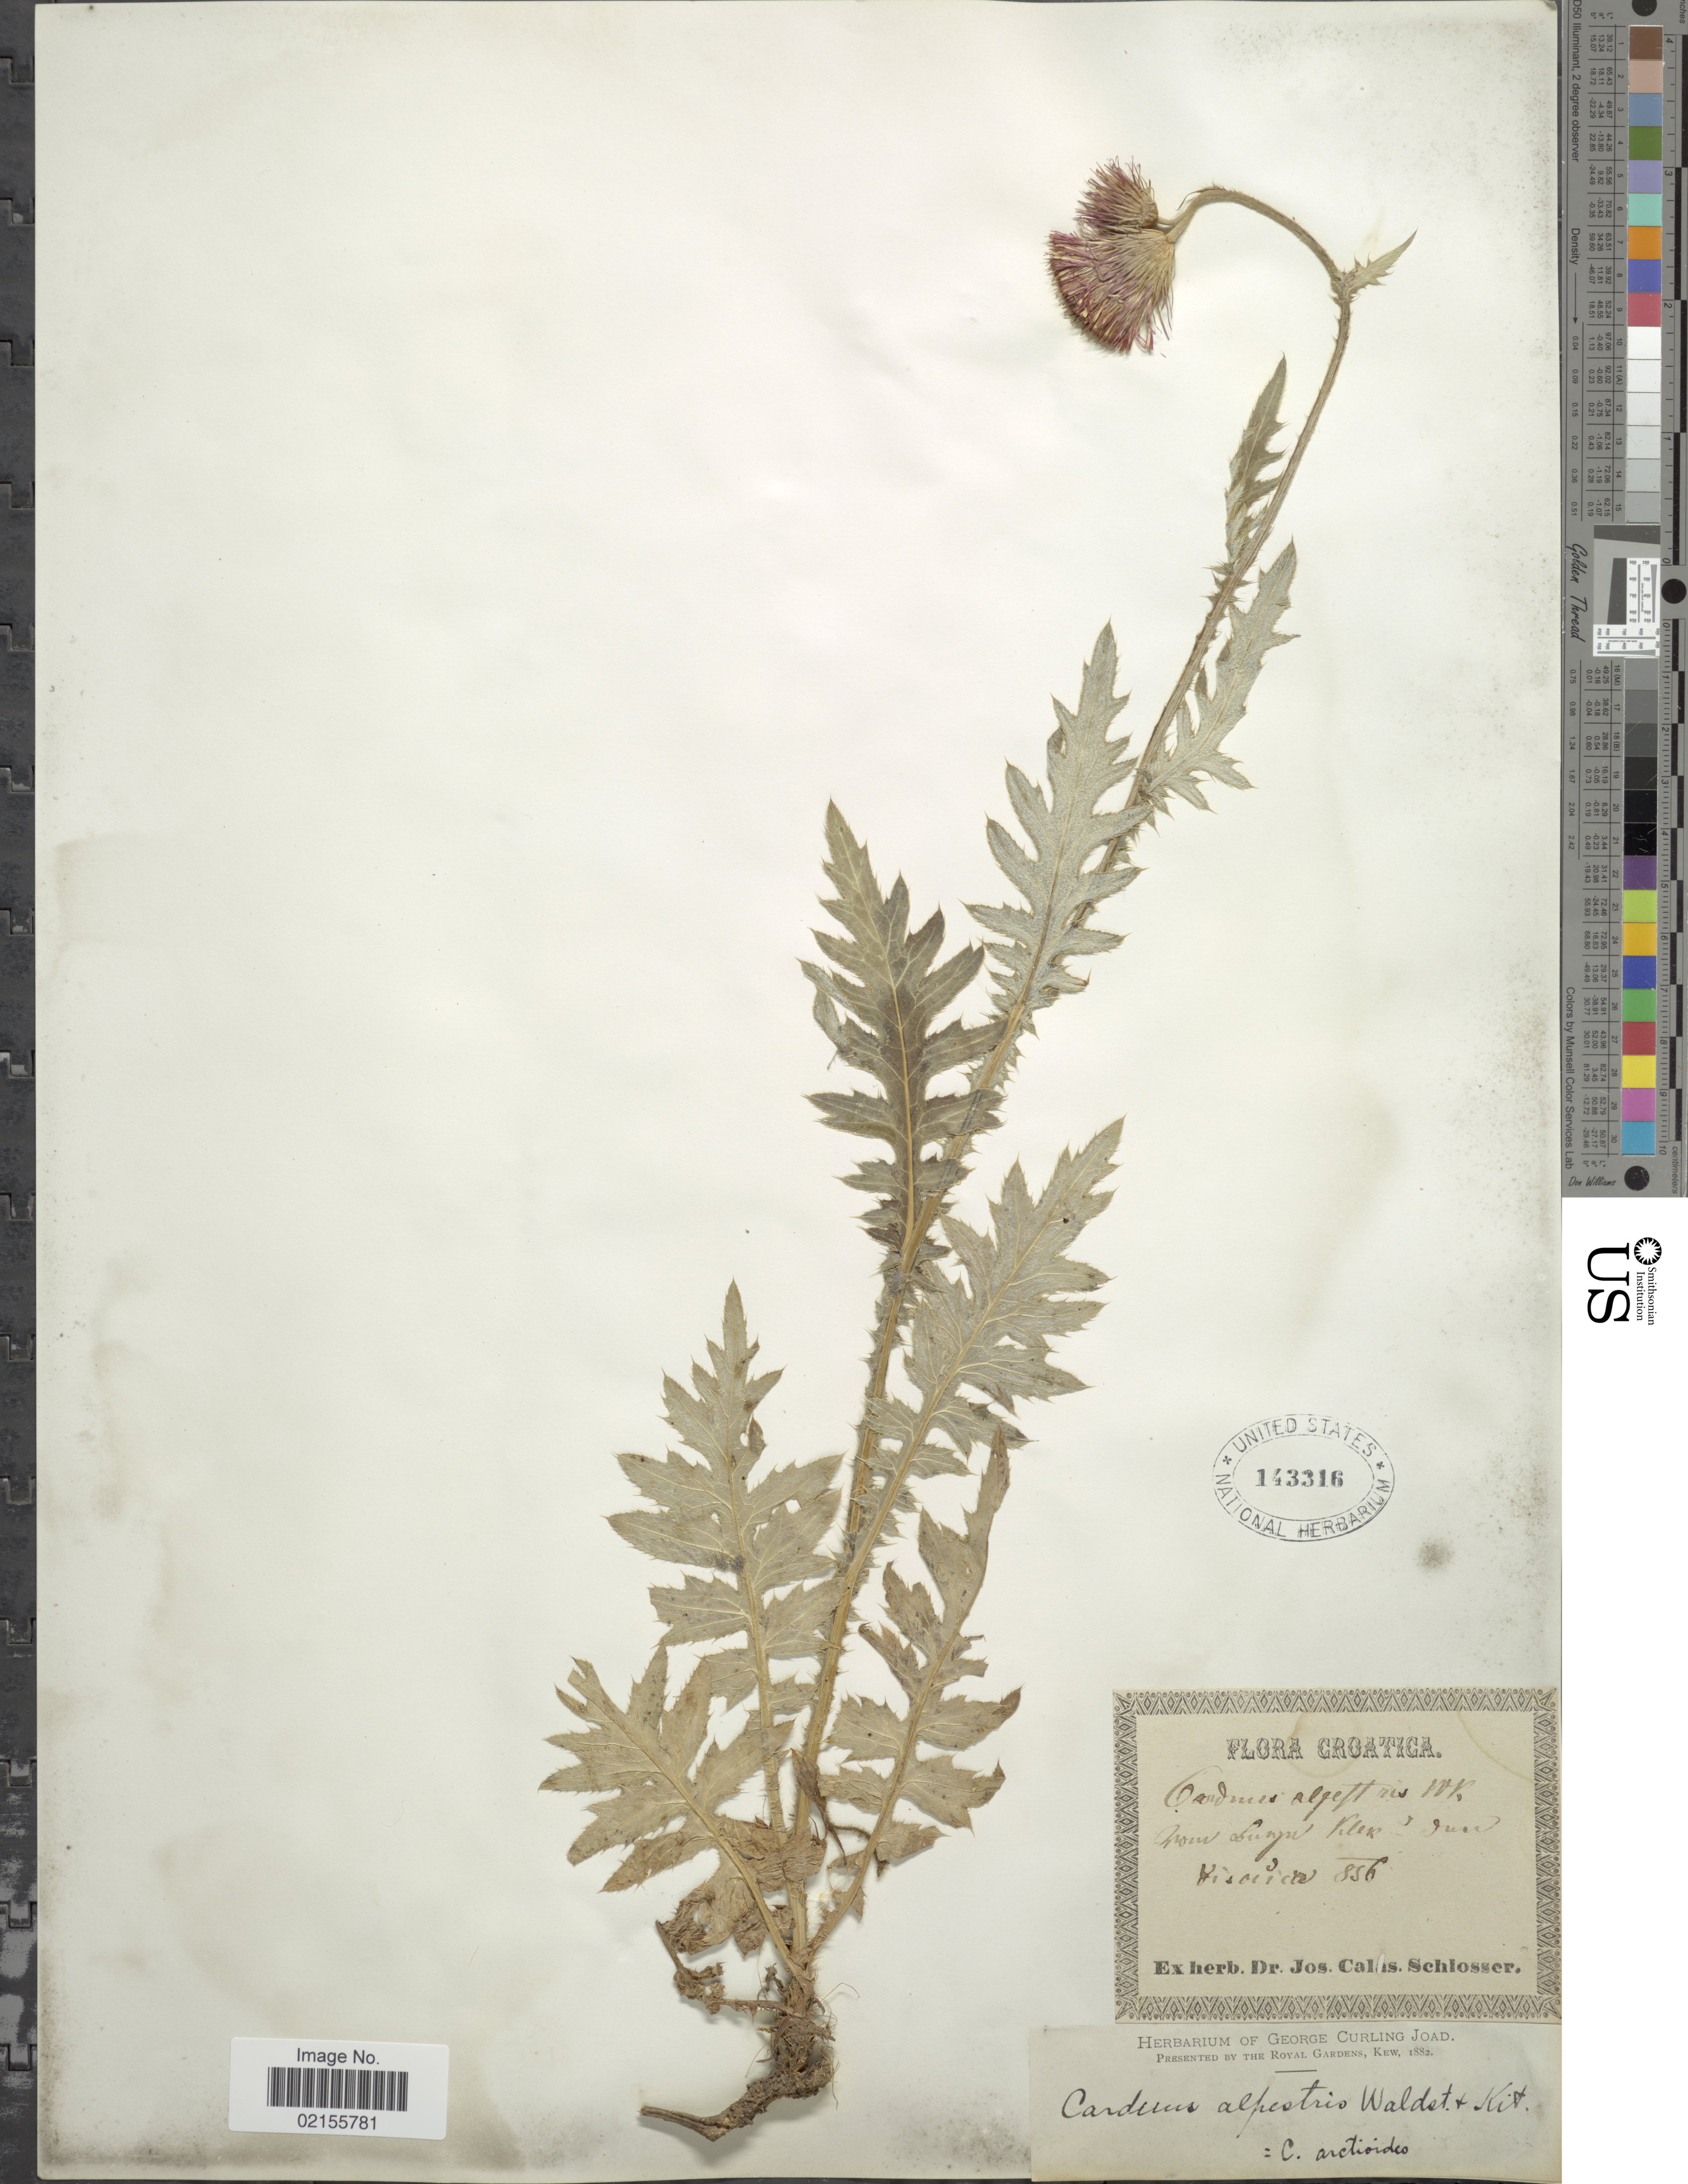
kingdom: Plantae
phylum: Tracheophyta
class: Magnoliopsida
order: Asterales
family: Asteraceae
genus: Carduus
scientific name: Carduus carduelis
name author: (L.) Gren.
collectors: ex herb. Schlosser, Jos. Calas.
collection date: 1856-06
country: Croatia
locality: Nom Lungn Kler Wi [illegible text]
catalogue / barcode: US 143316